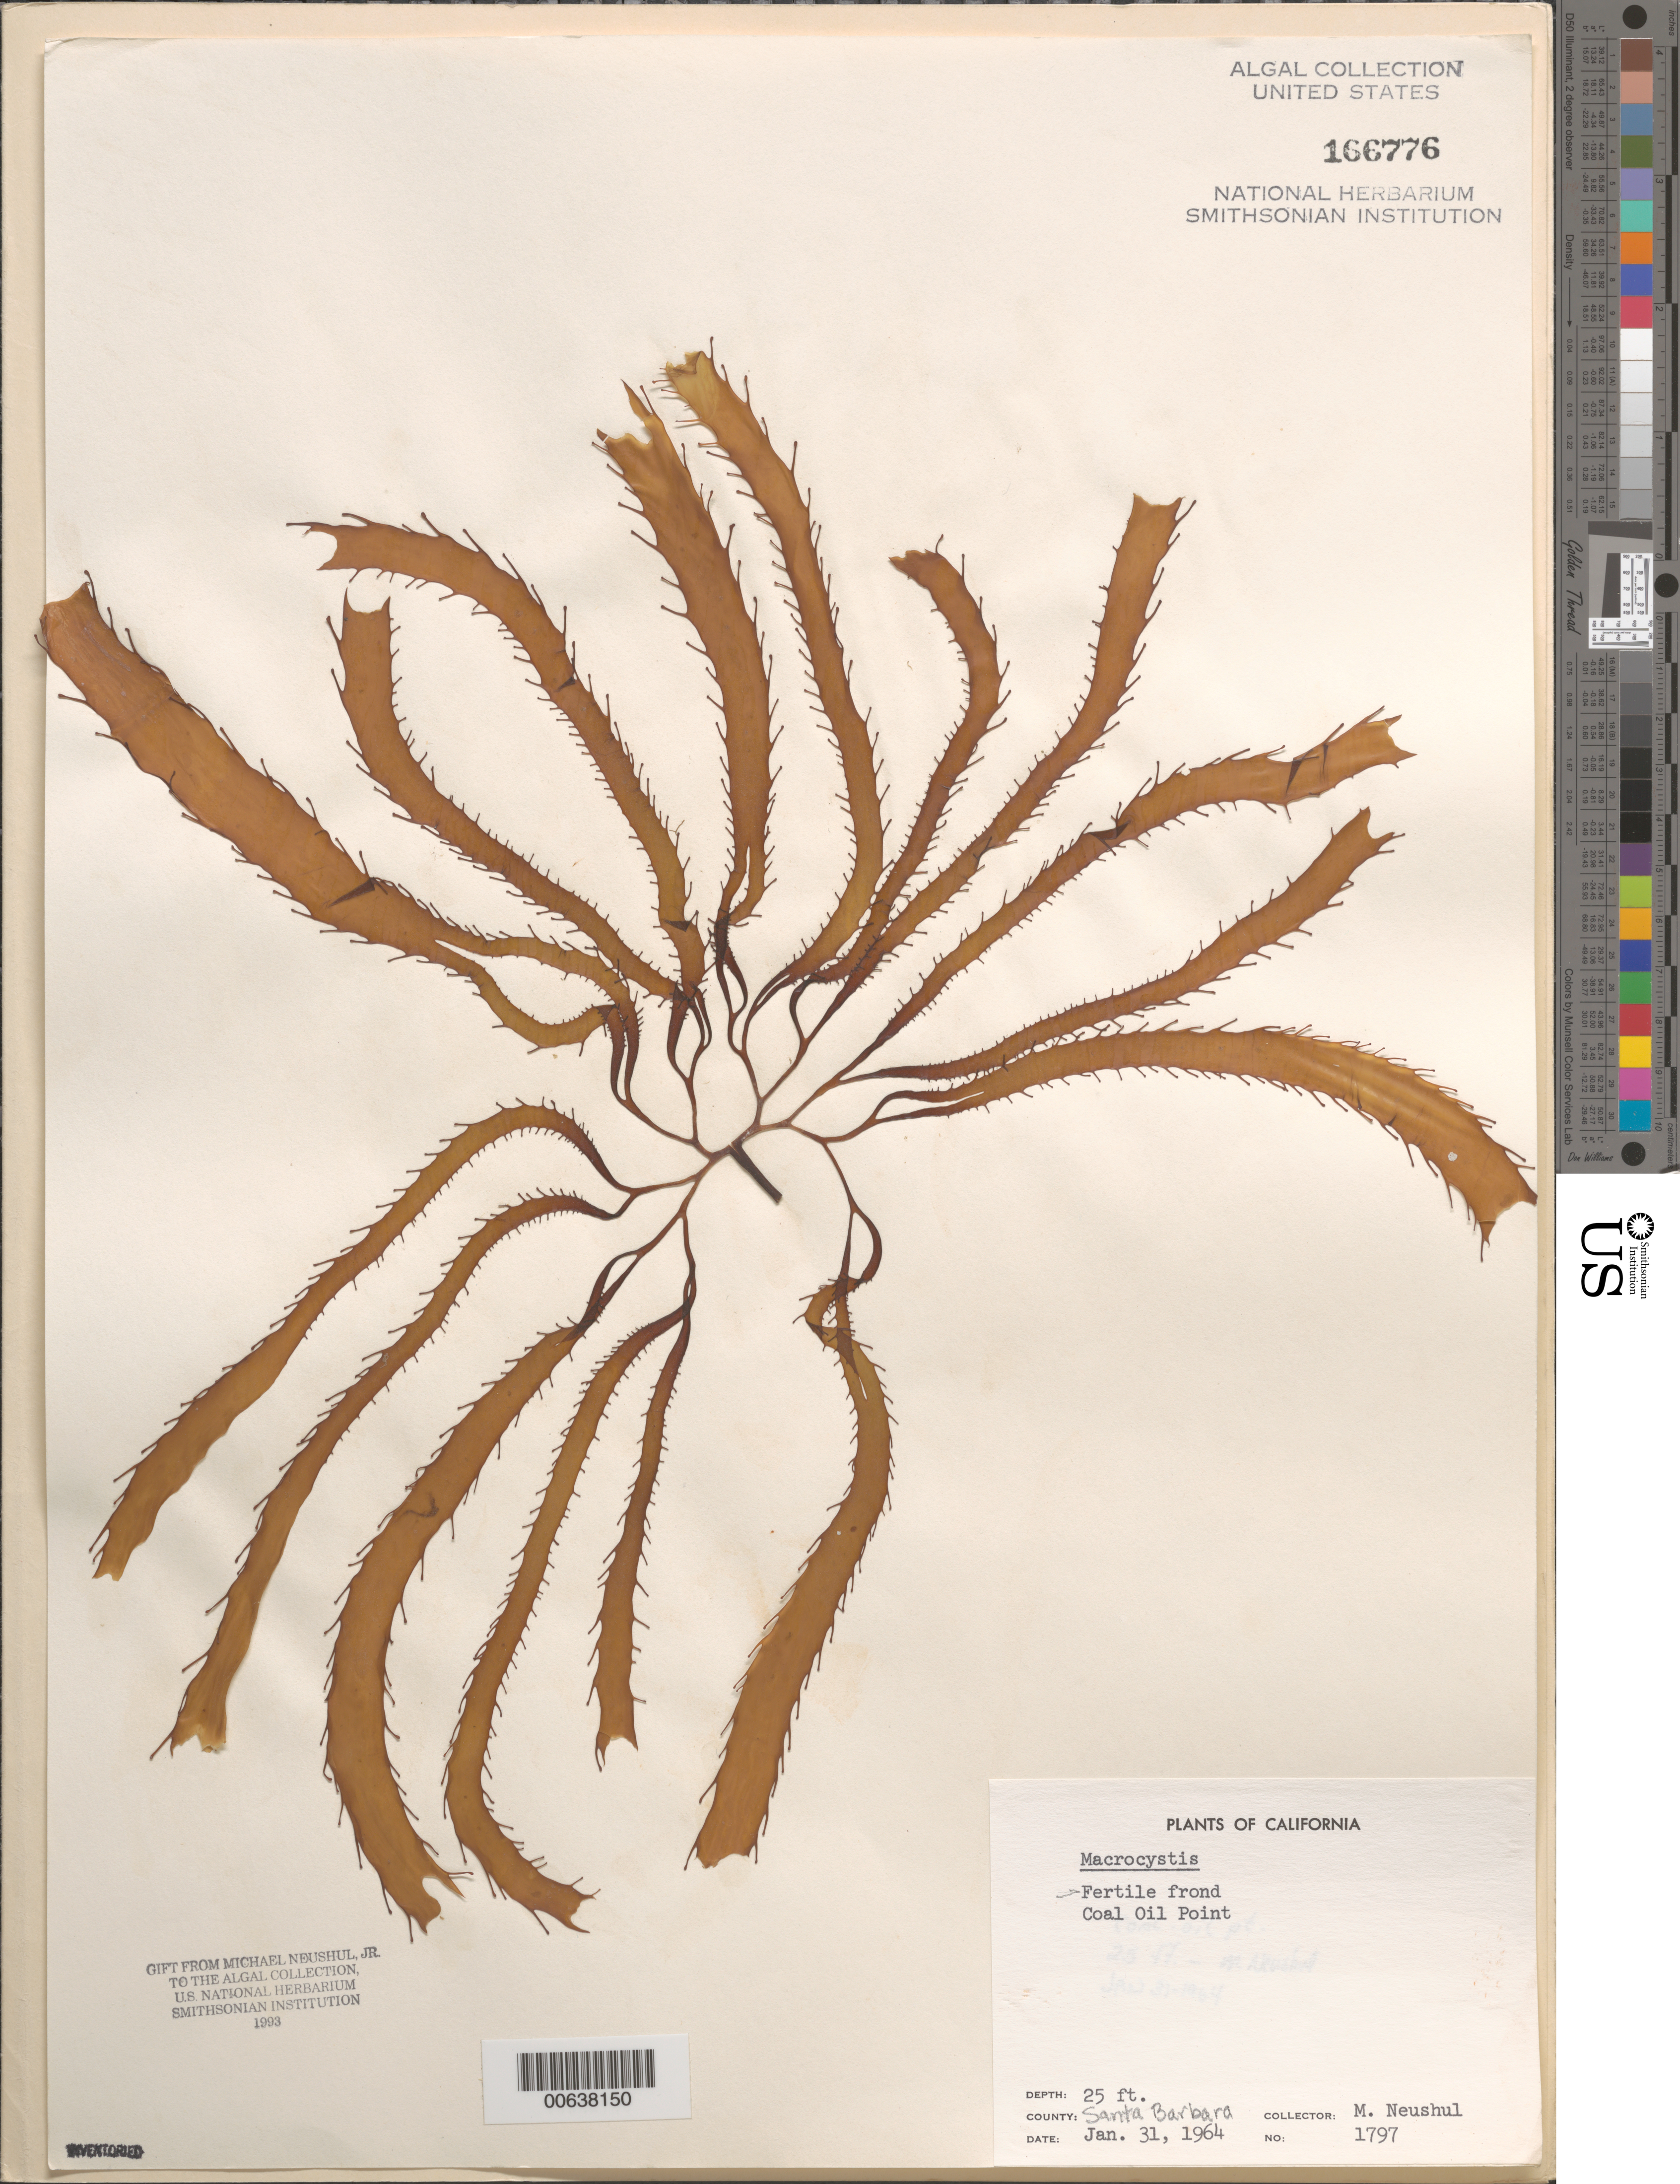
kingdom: Chromista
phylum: Ochrophyta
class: Phaeophyceae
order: Laminariales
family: Laminariaceae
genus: Macrocystis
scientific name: Macrocystis sp.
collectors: M. Neushul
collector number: Neushul 1797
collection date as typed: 31 Jan 1964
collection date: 1964-01-31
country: United States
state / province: California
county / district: Santa Barbara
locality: Coal Oil Point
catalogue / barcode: US 166776